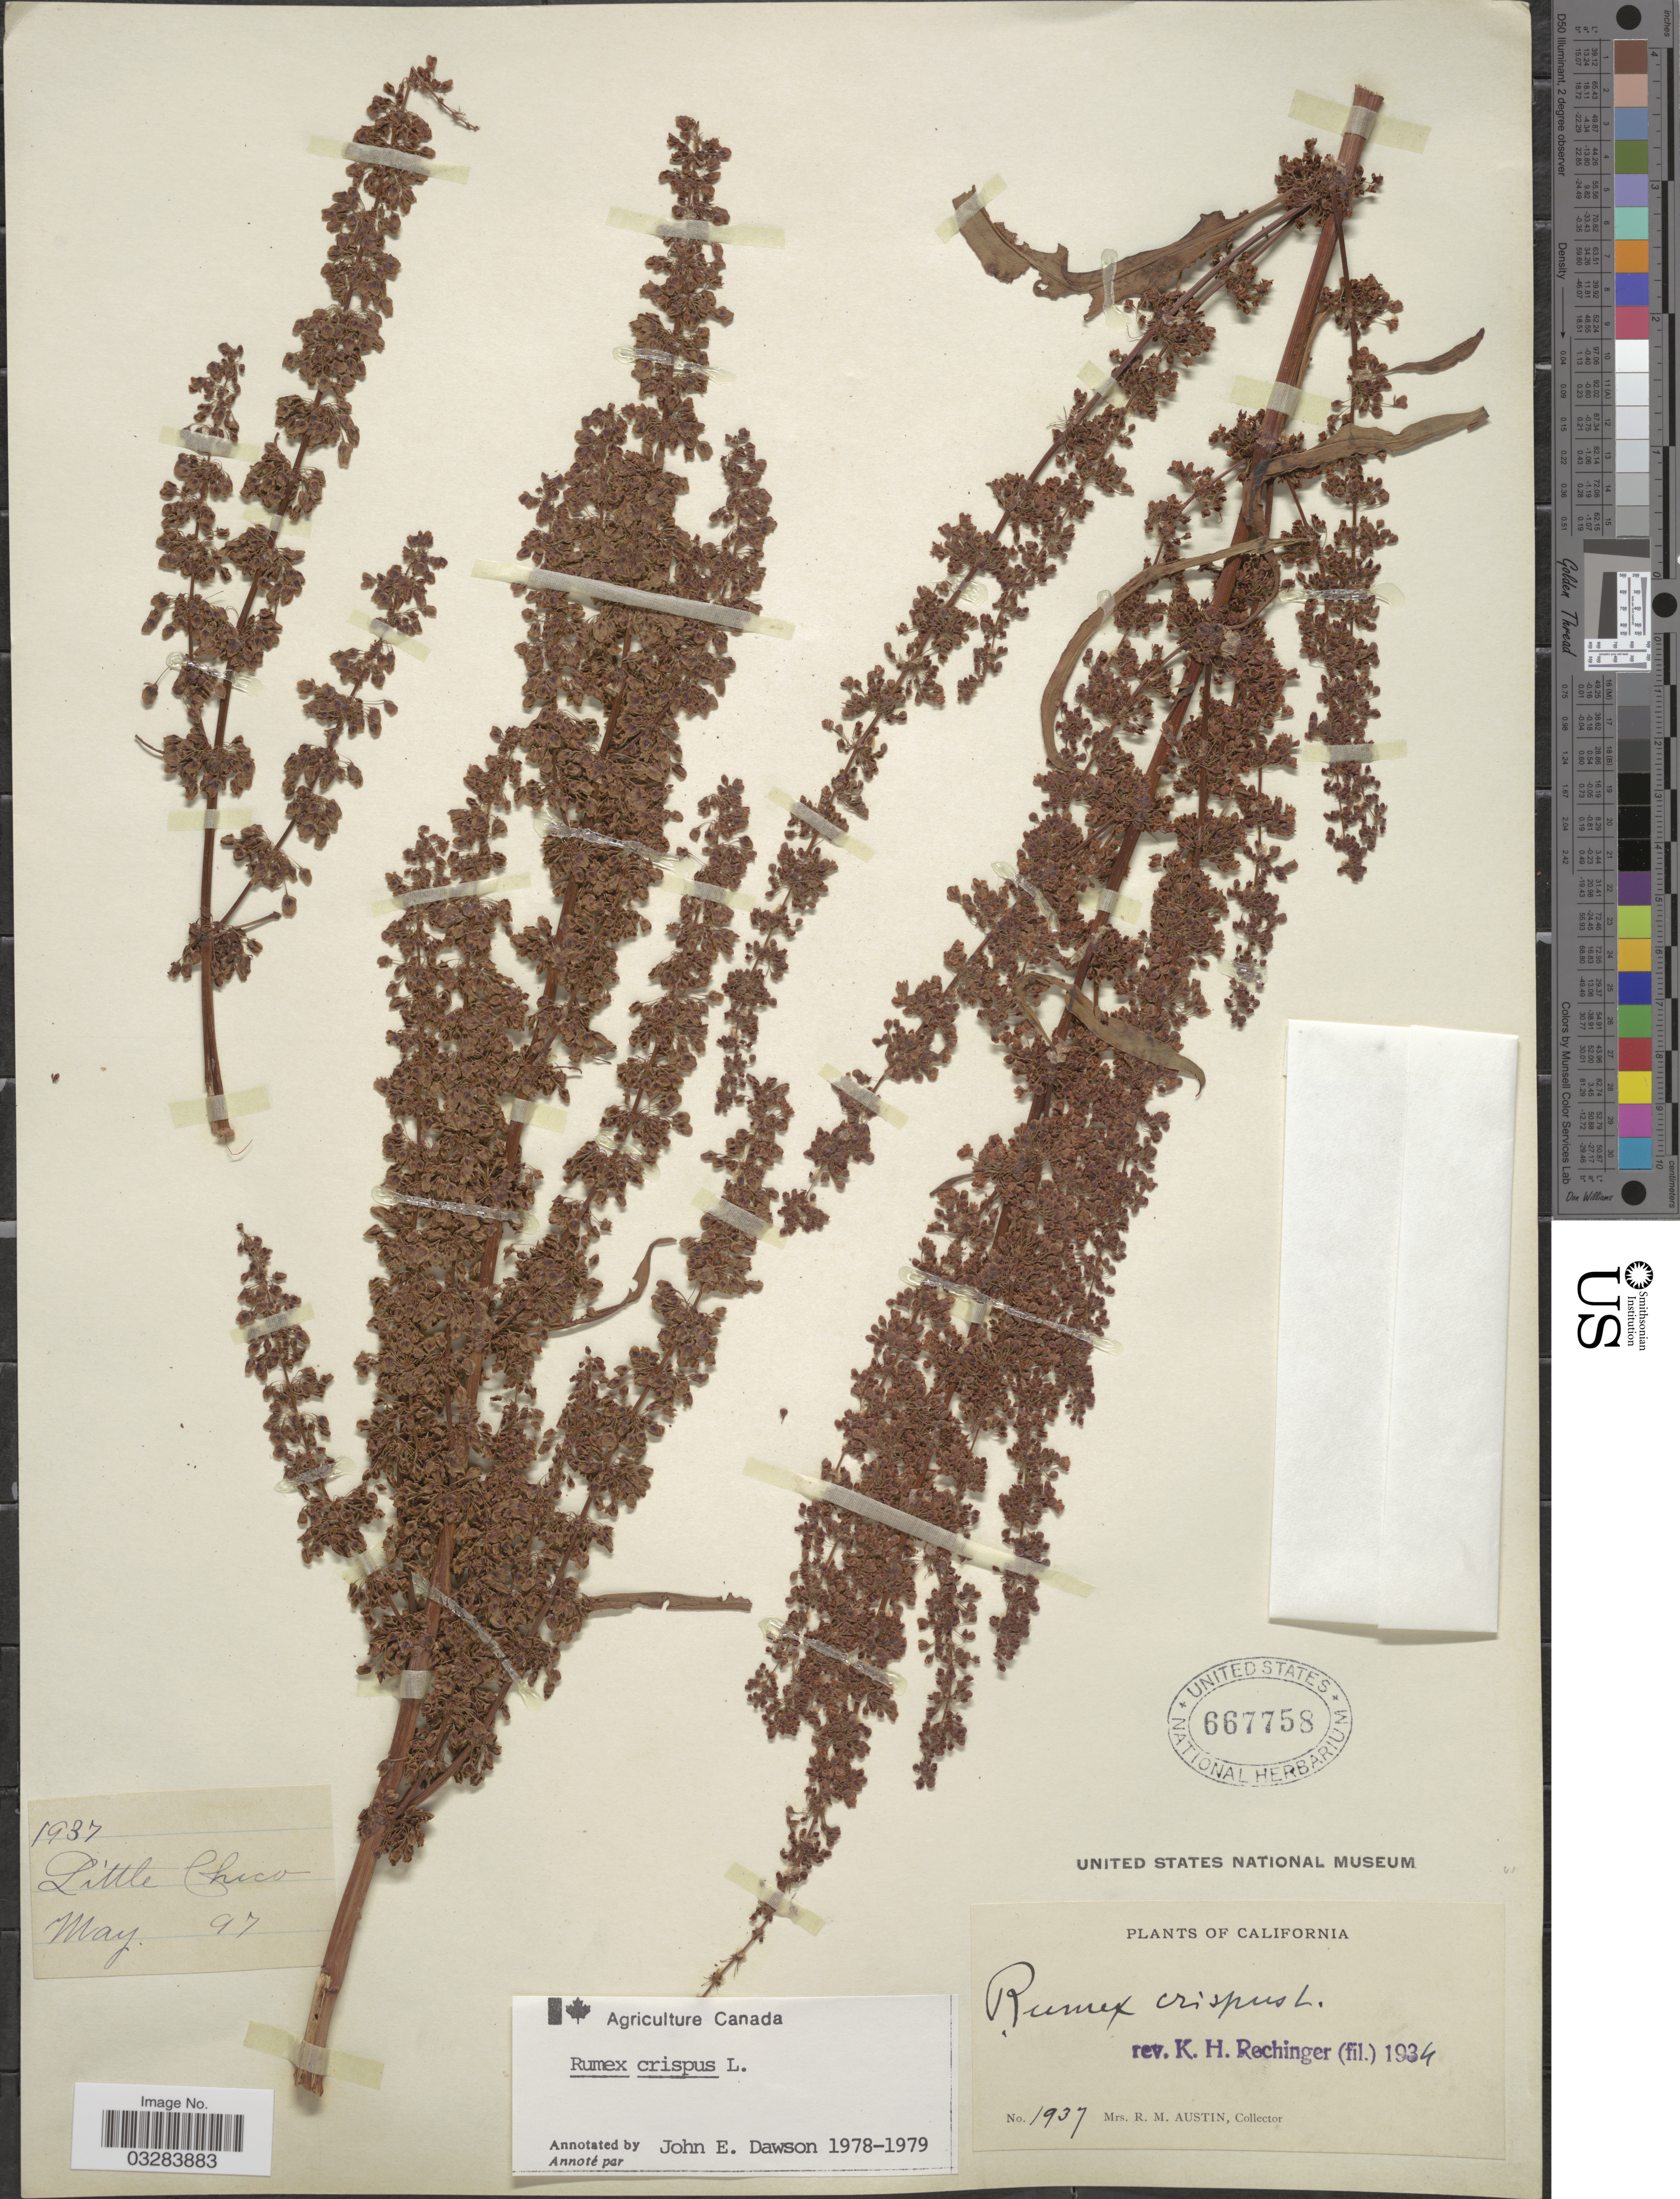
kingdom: Plantae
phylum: Tracheophyta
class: Magnoliopsida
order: Caryophyllales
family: Polygonaceae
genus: Rumex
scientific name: Rumex crispus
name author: L.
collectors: R. Austin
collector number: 1937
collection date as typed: Transcribed d/m/y: /5/97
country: United States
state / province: California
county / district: Butte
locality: Little Chico.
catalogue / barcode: US 667758